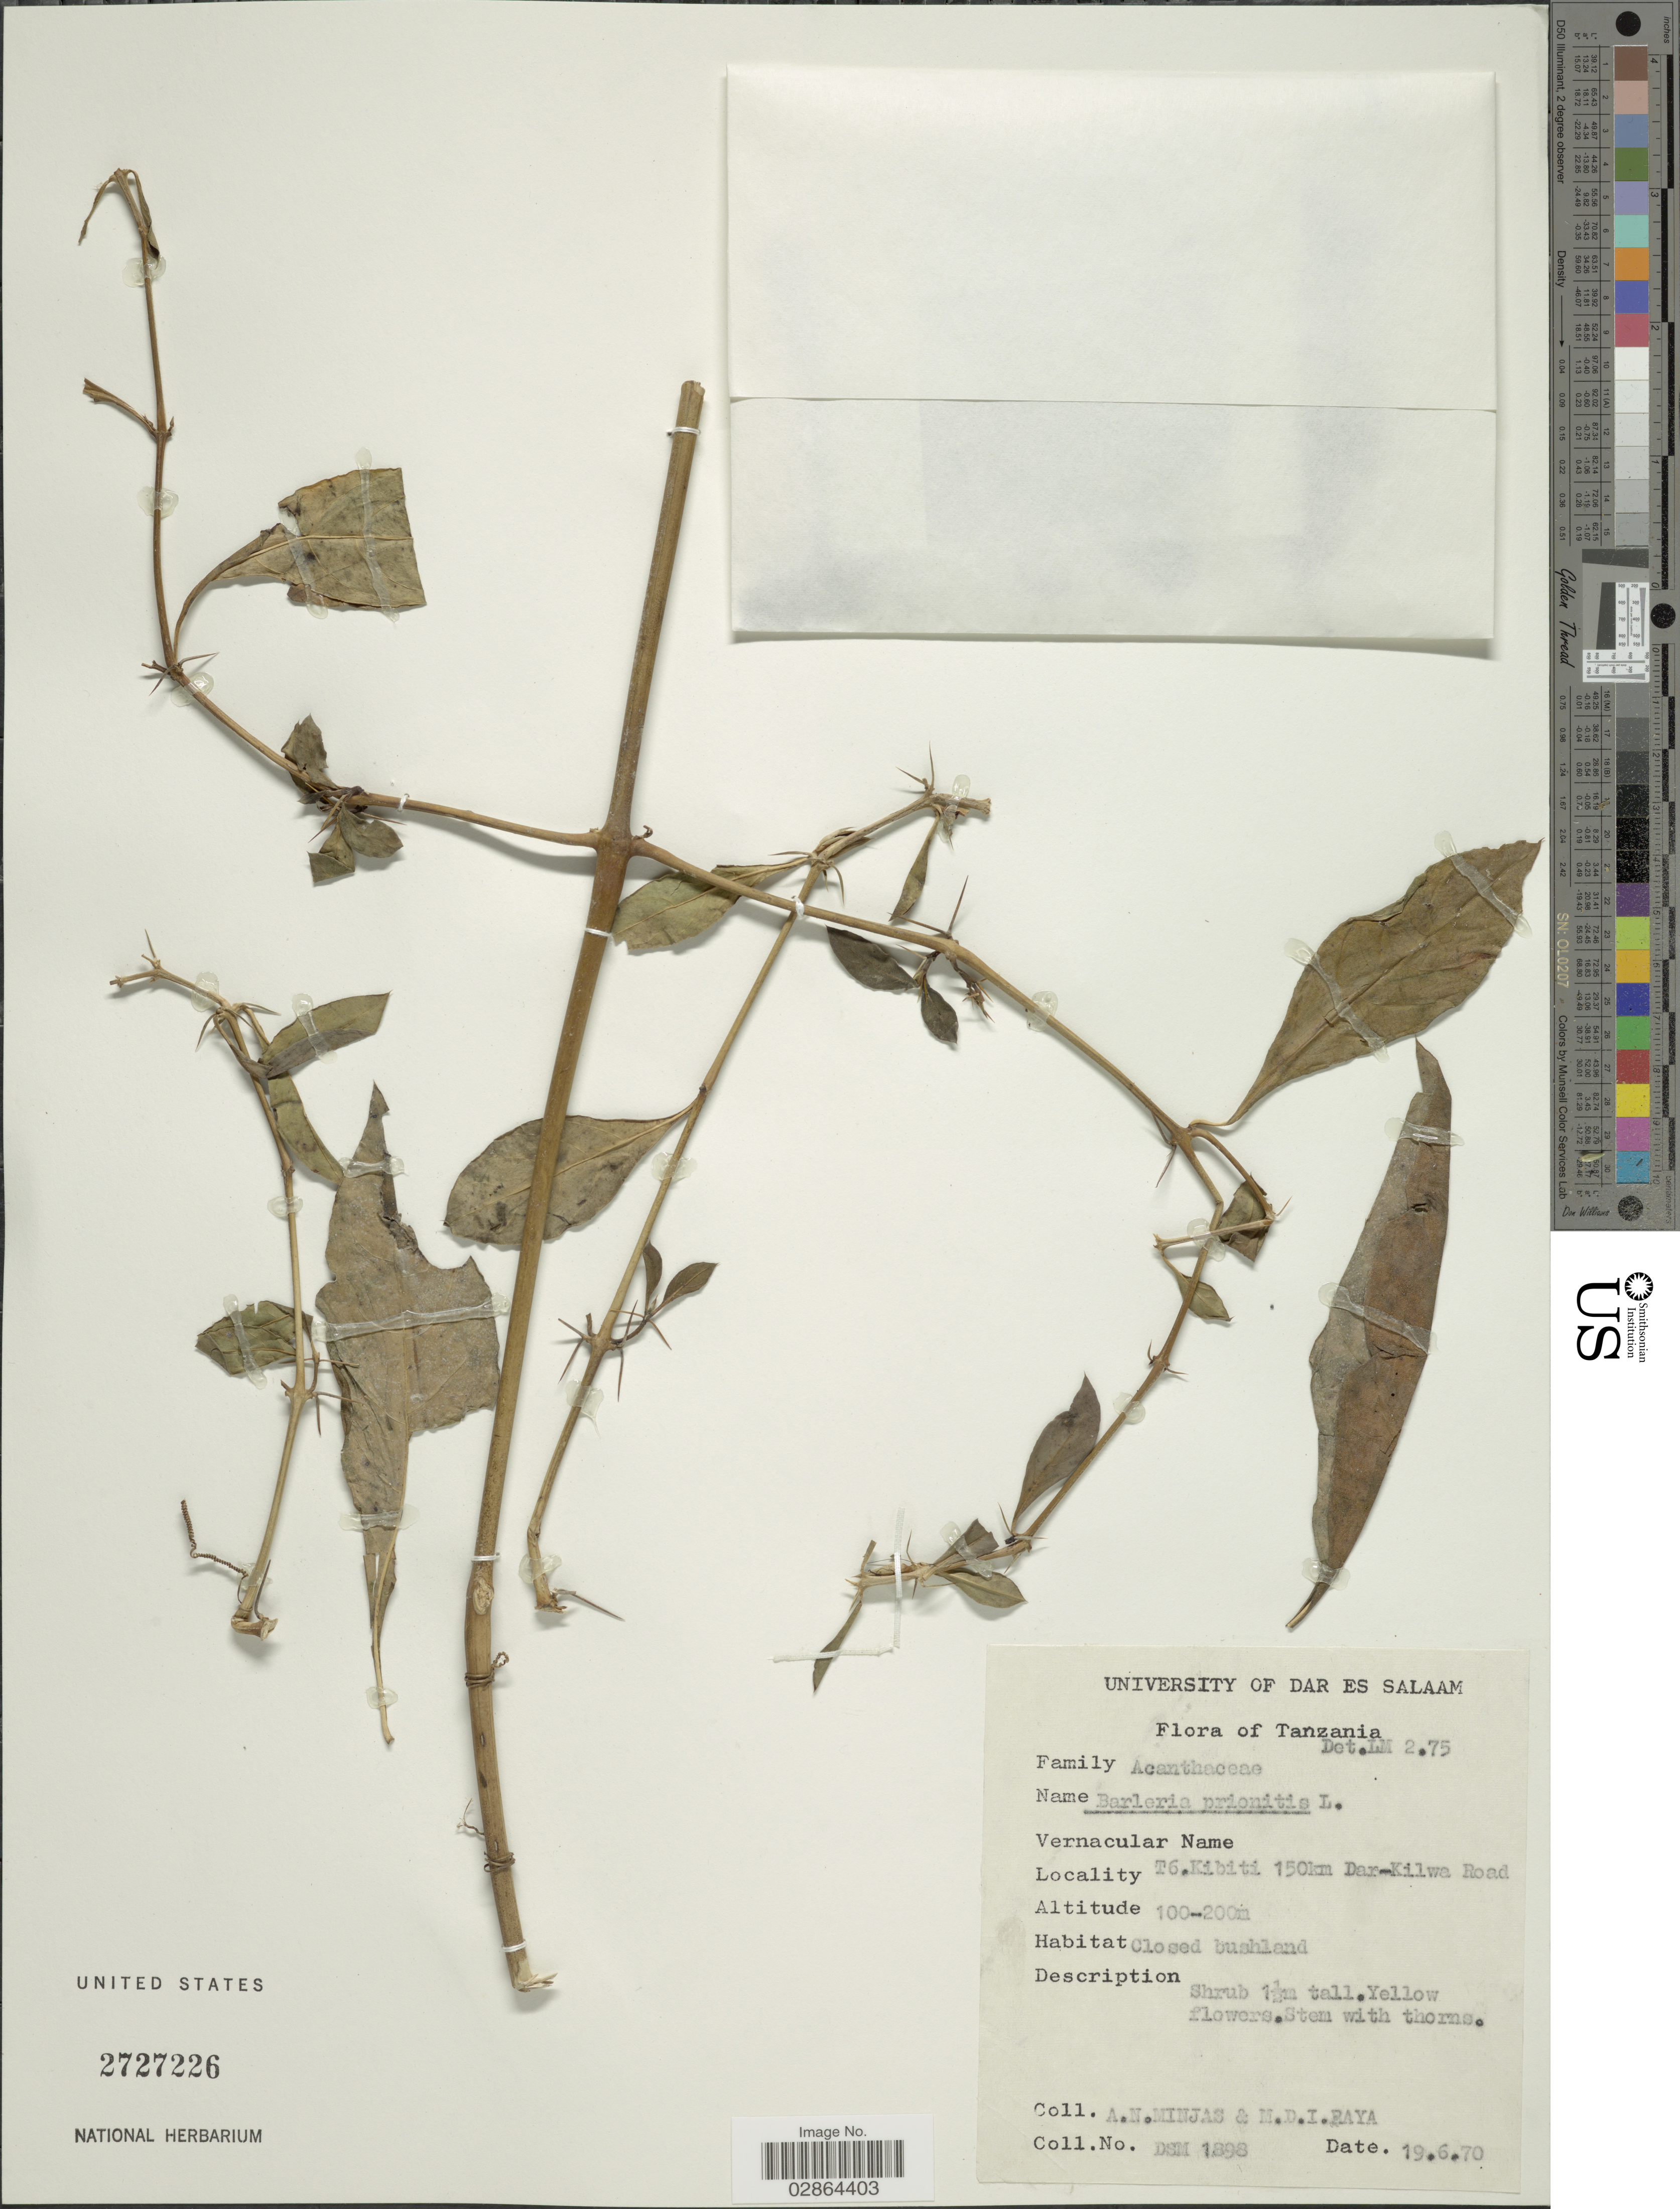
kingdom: Plantae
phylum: Tracheophyta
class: Magnoliopsida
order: Lamiales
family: Acanthaceae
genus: Barleria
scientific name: Barleria prionitis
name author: L.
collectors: A. Minjas & M. Raya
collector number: DSM1898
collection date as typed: Transcribed d/m/y: 19/6/70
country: Tanzania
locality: T6. Kabiti 150km Dar-Kilwa Road.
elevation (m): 100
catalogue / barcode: US 2727226